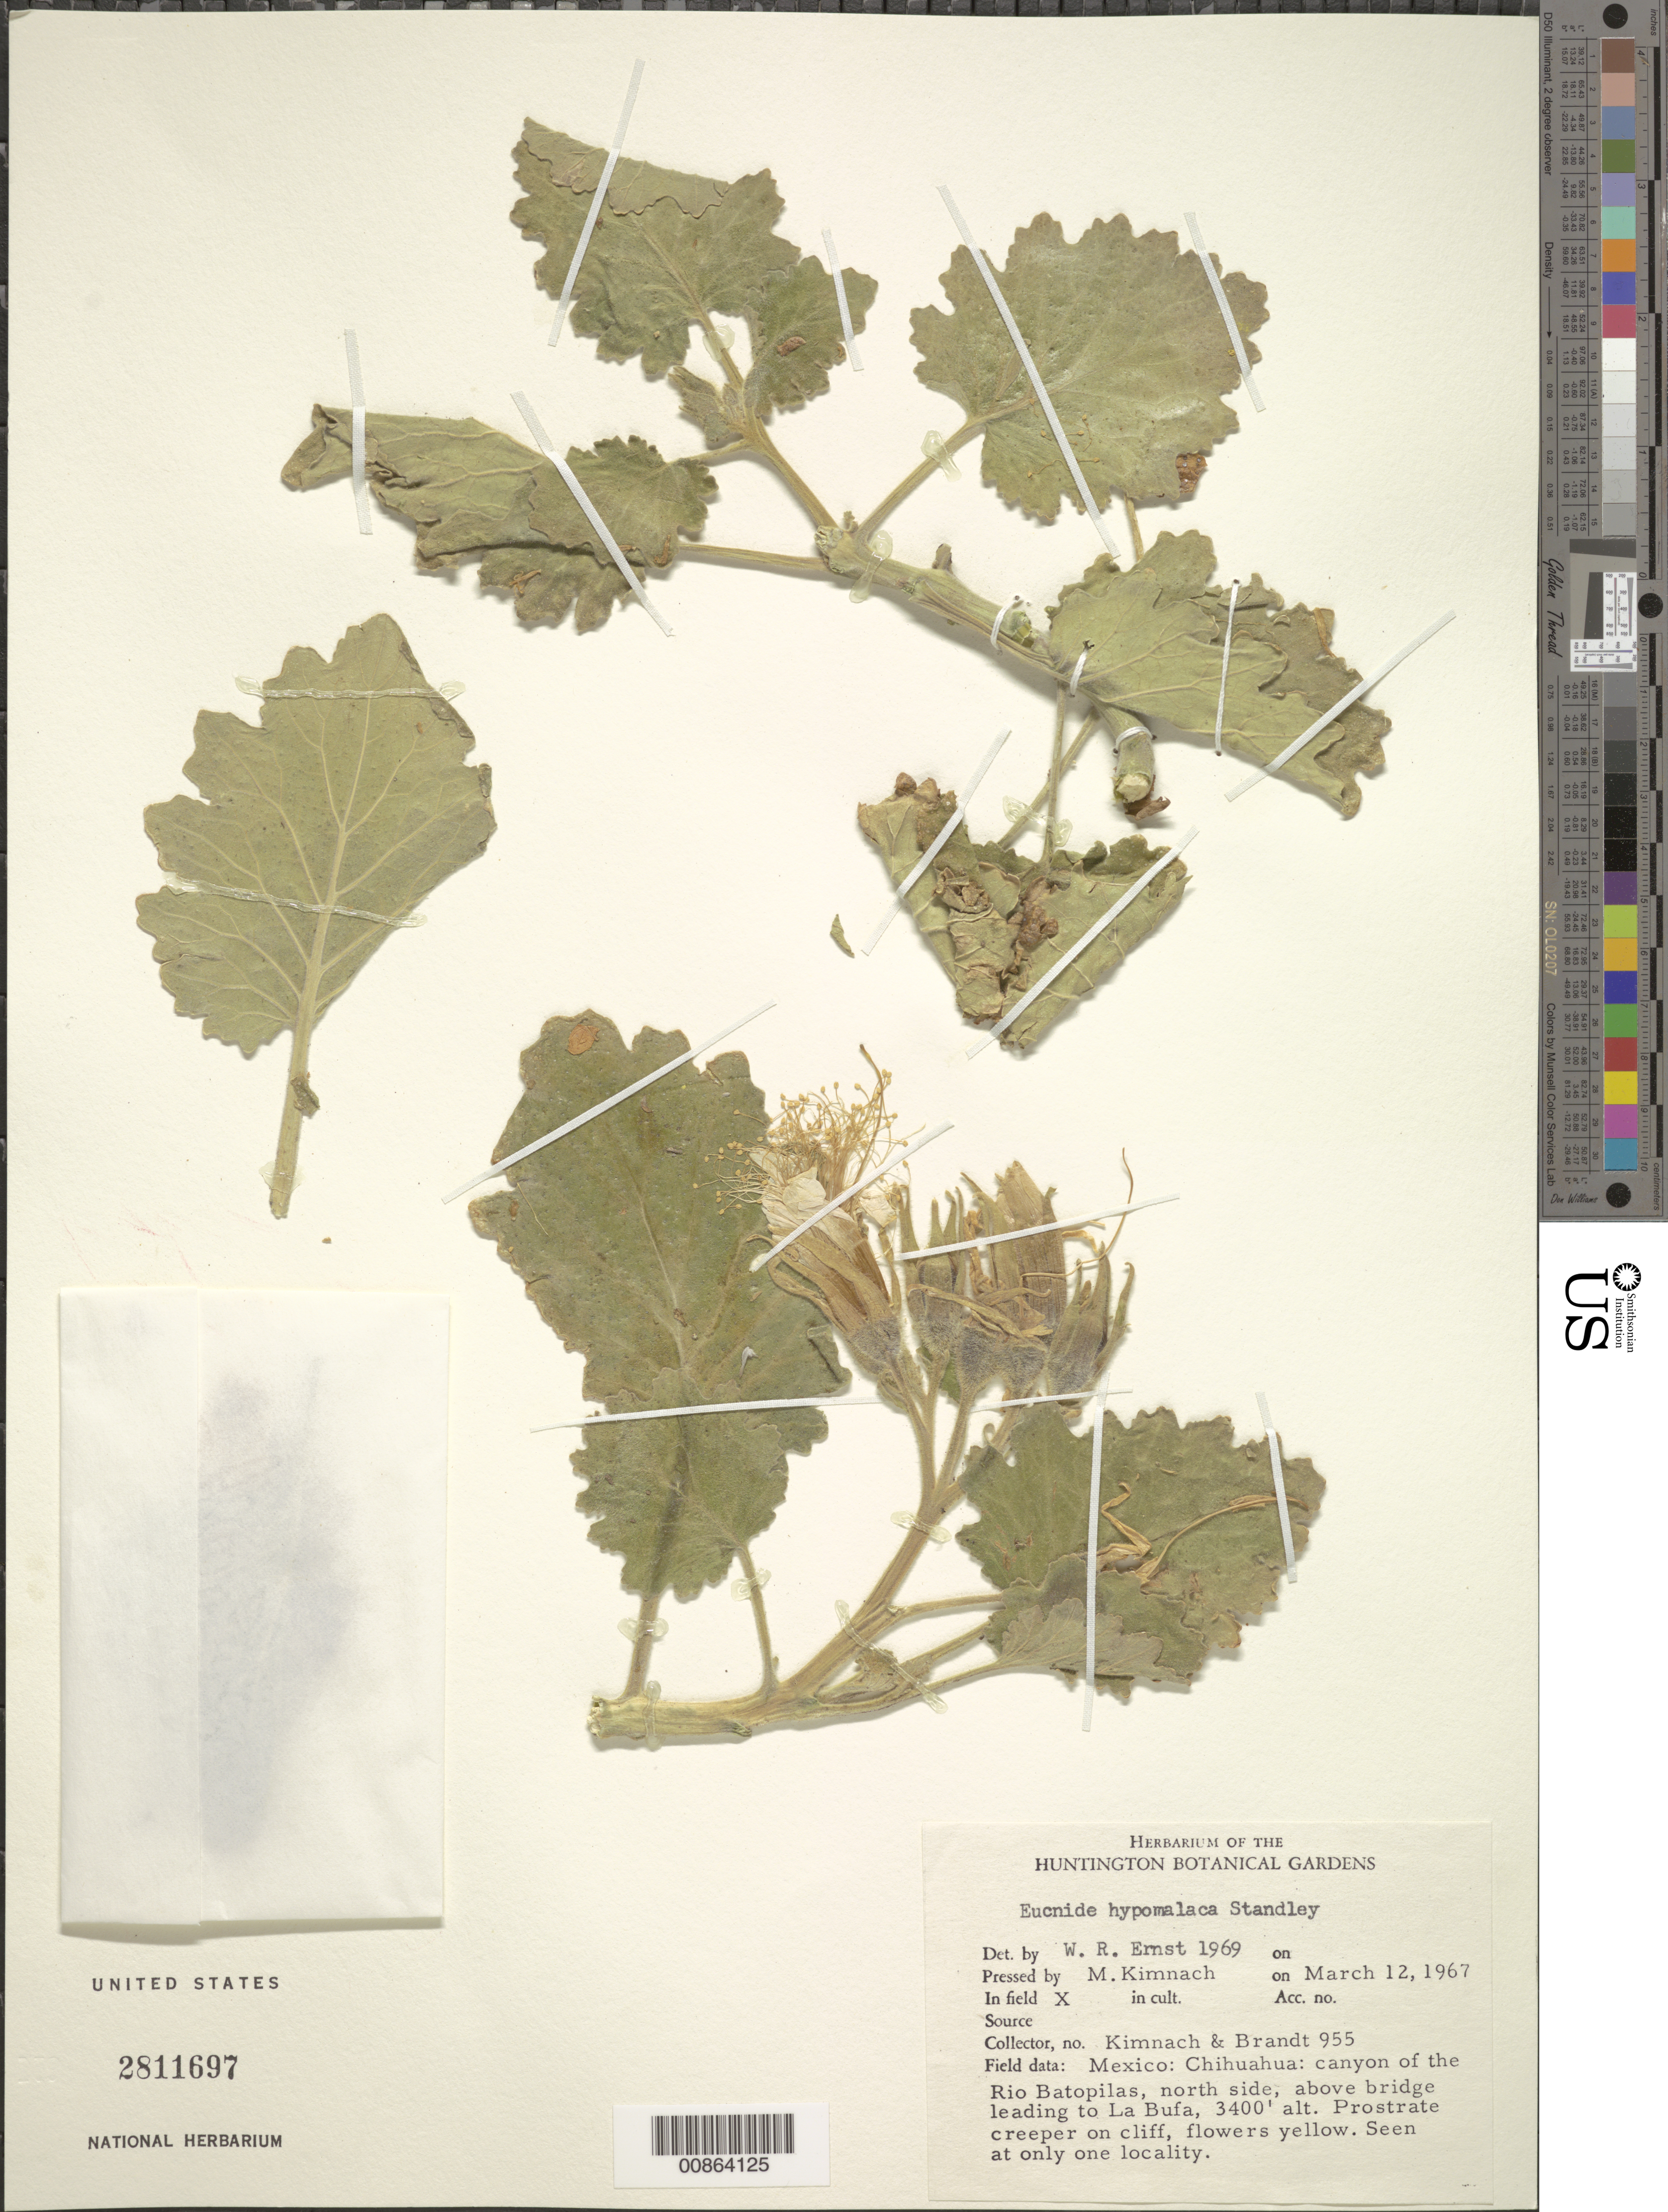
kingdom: Plantae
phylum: Tracheophyta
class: Magnoliopsida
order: Cornales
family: Loasaceae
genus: Eucnide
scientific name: Eucnide hypomalaca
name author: Standl.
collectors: M. W. Kimnach & -. Brandt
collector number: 955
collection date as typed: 12 Mar 1967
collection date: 1967-03-12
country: Mexico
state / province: Chihuahua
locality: Canyon of the Río Batopilas, north side, above bridge leading to La Bufa.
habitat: Creeper on cliff.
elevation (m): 1036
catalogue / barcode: US 2811697